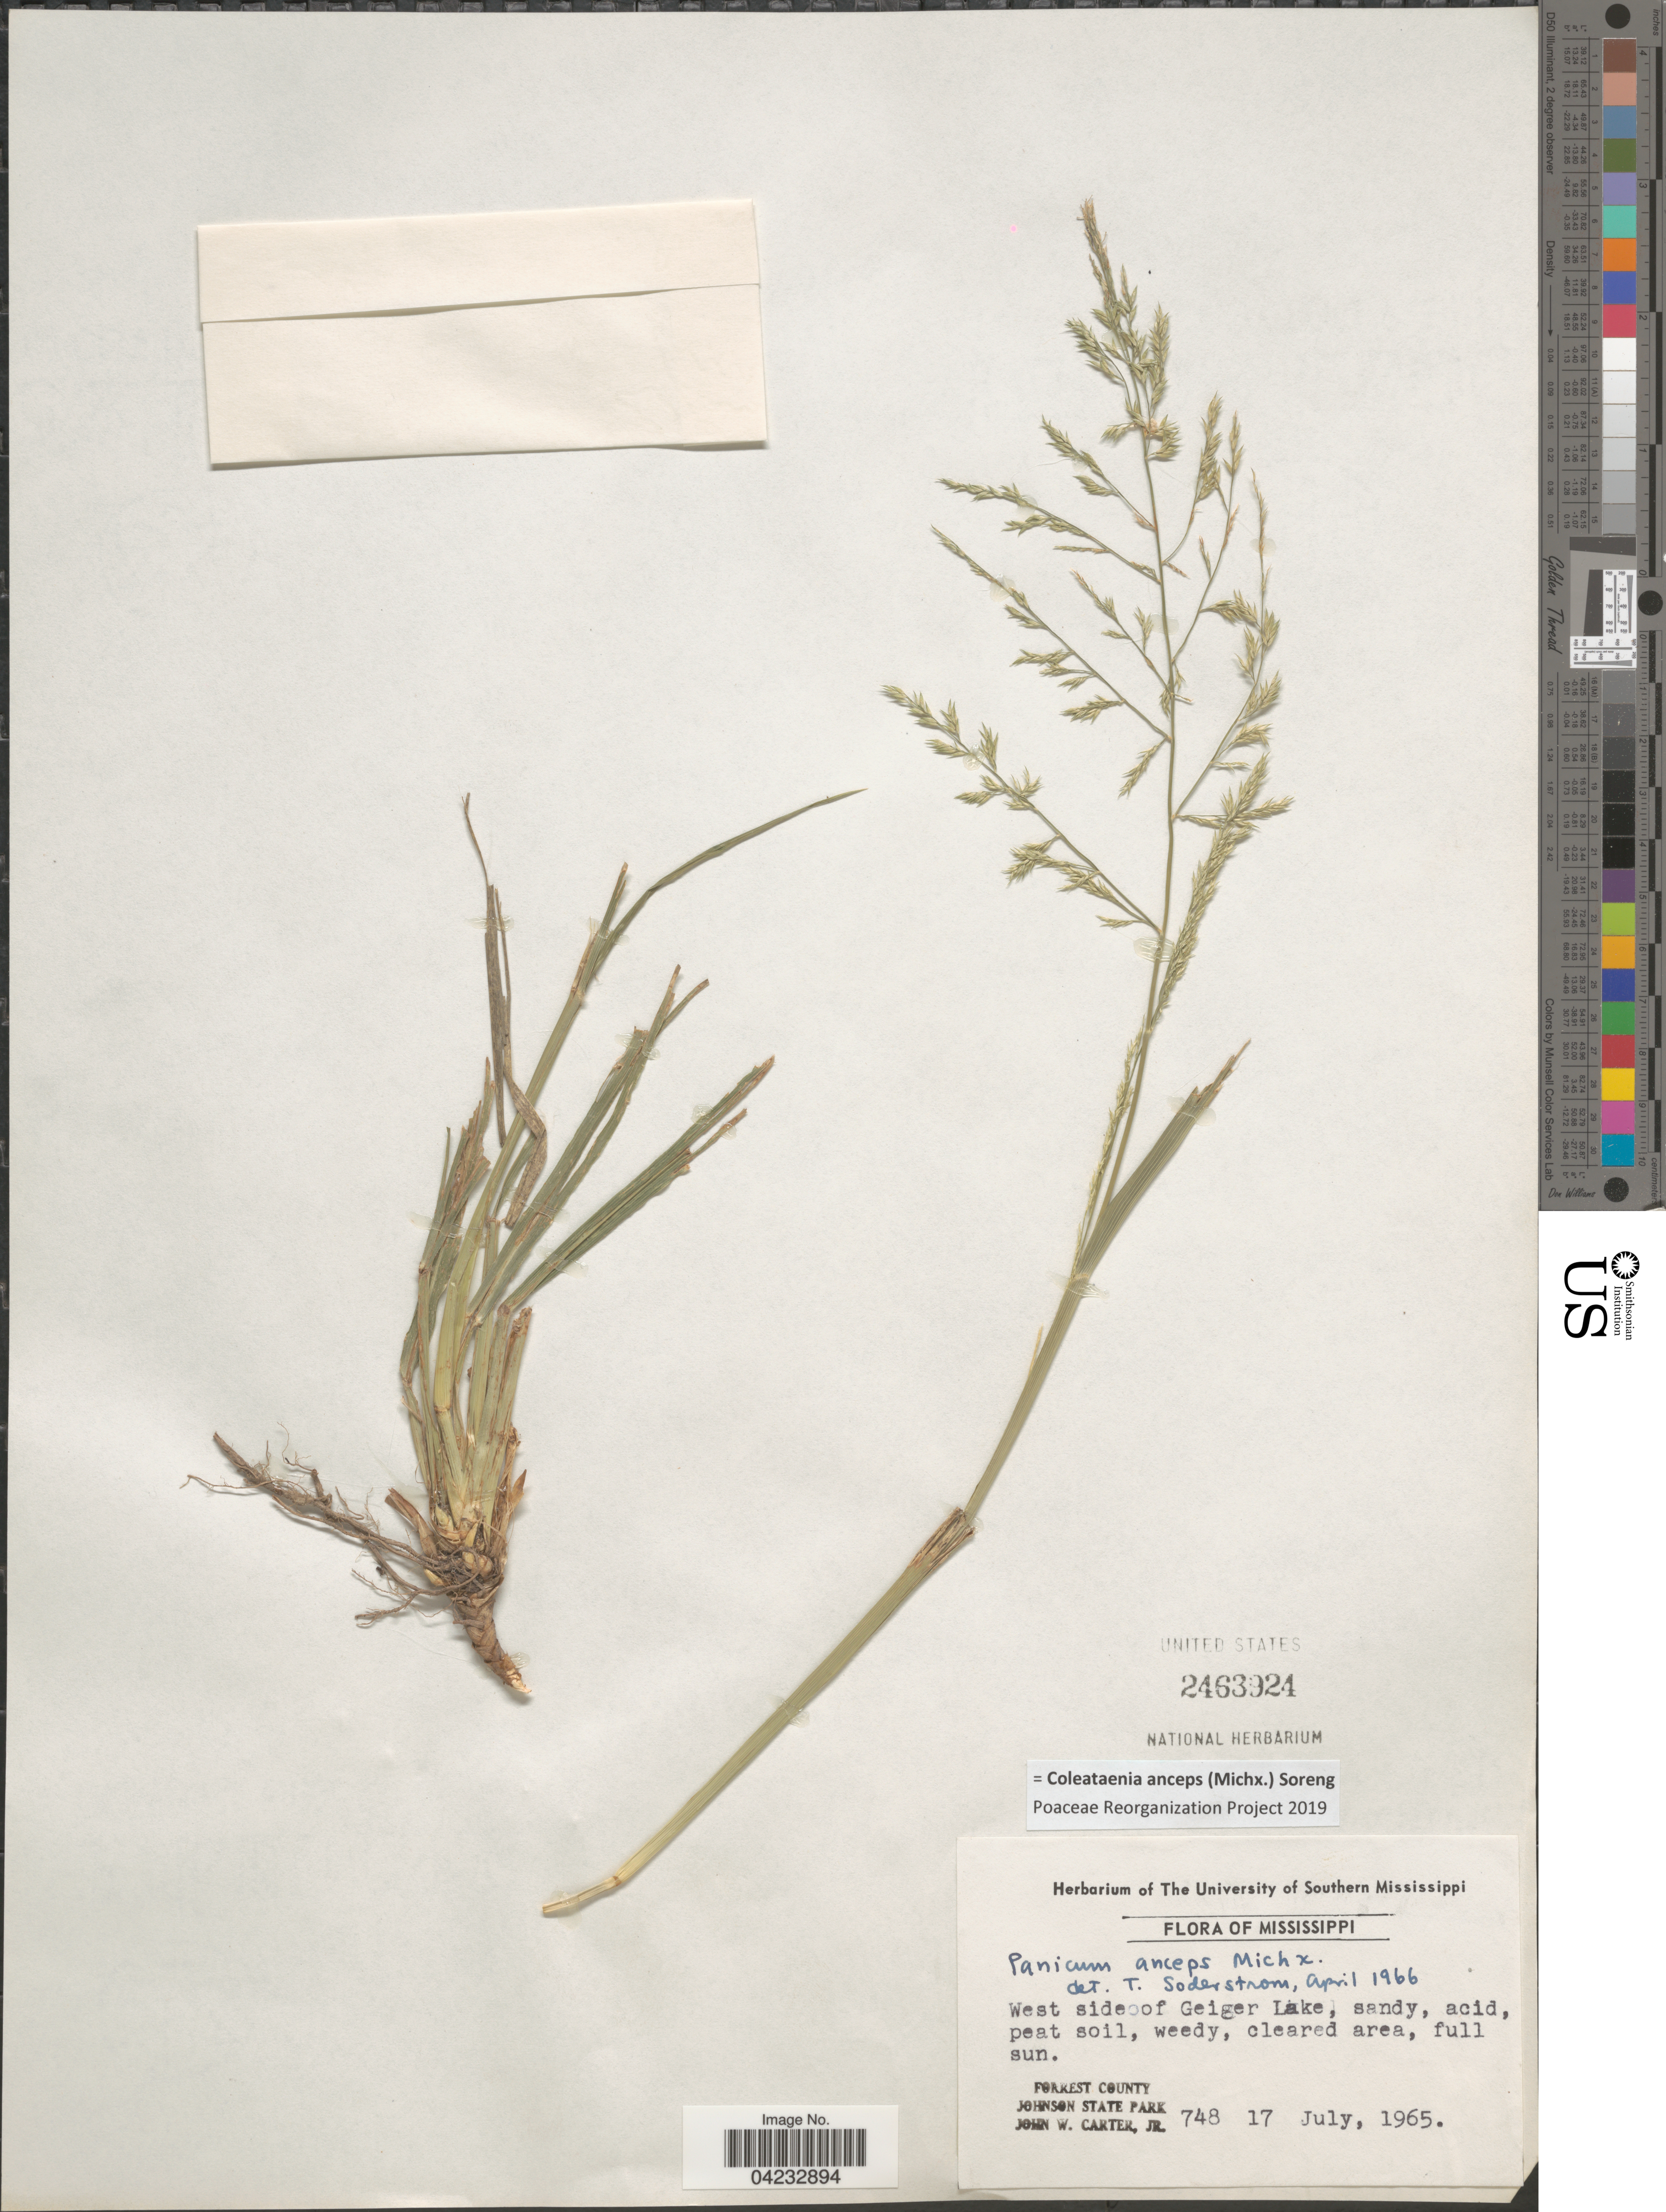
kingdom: Plantae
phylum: Tracheophyta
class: Liliopsida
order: Poales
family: Poaceae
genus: Coleataenia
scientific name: Coleataenia anceps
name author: (Michx.) Soreng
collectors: J. W. Carter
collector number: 748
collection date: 1965-07-17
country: United States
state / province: Mississippi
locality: West side of Geiger Lake.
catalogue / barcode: US 2463924